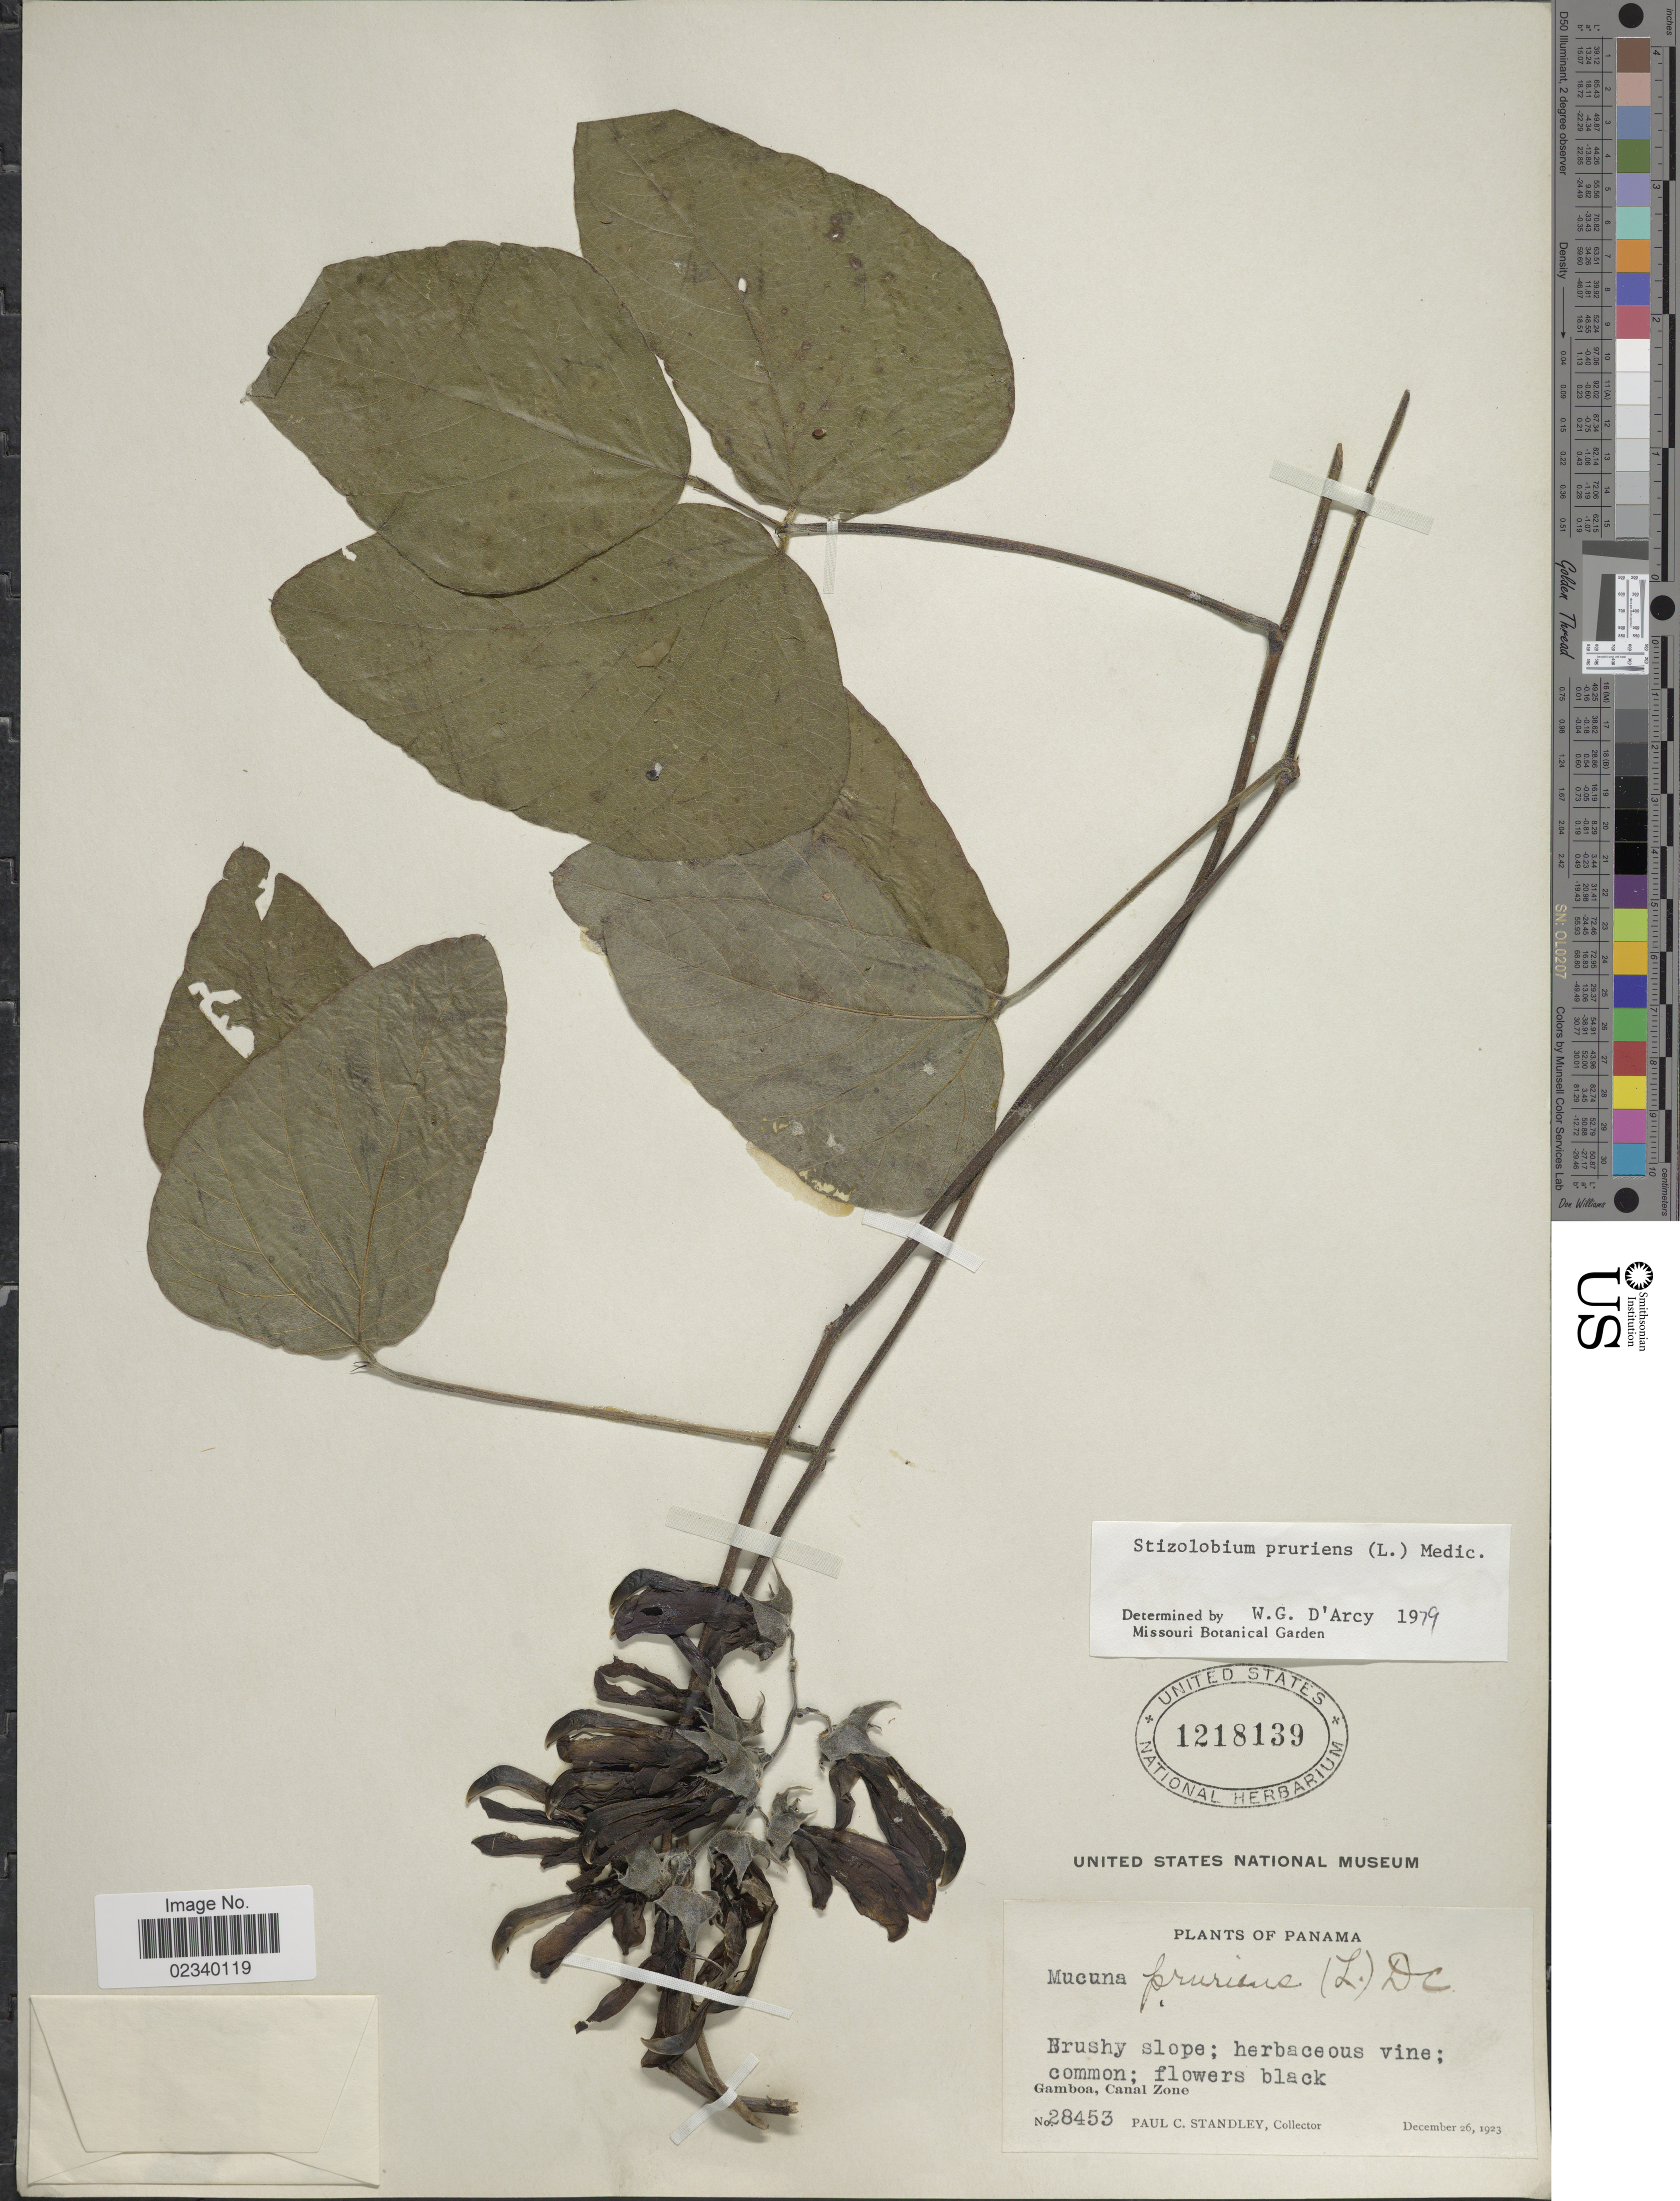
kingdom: Plantae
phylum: Tracheophyta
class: Magnoliopsida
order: Fabales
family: Fabaceae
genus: Mucuna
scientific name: Mucuna pruriens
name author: (L.) DC.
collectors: P. C. Standley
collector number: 28453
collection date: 1923-12-26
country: Panama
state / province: Colón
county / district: Canal Zone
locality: Gamboa, Canal Zone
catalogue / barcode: US 1218139